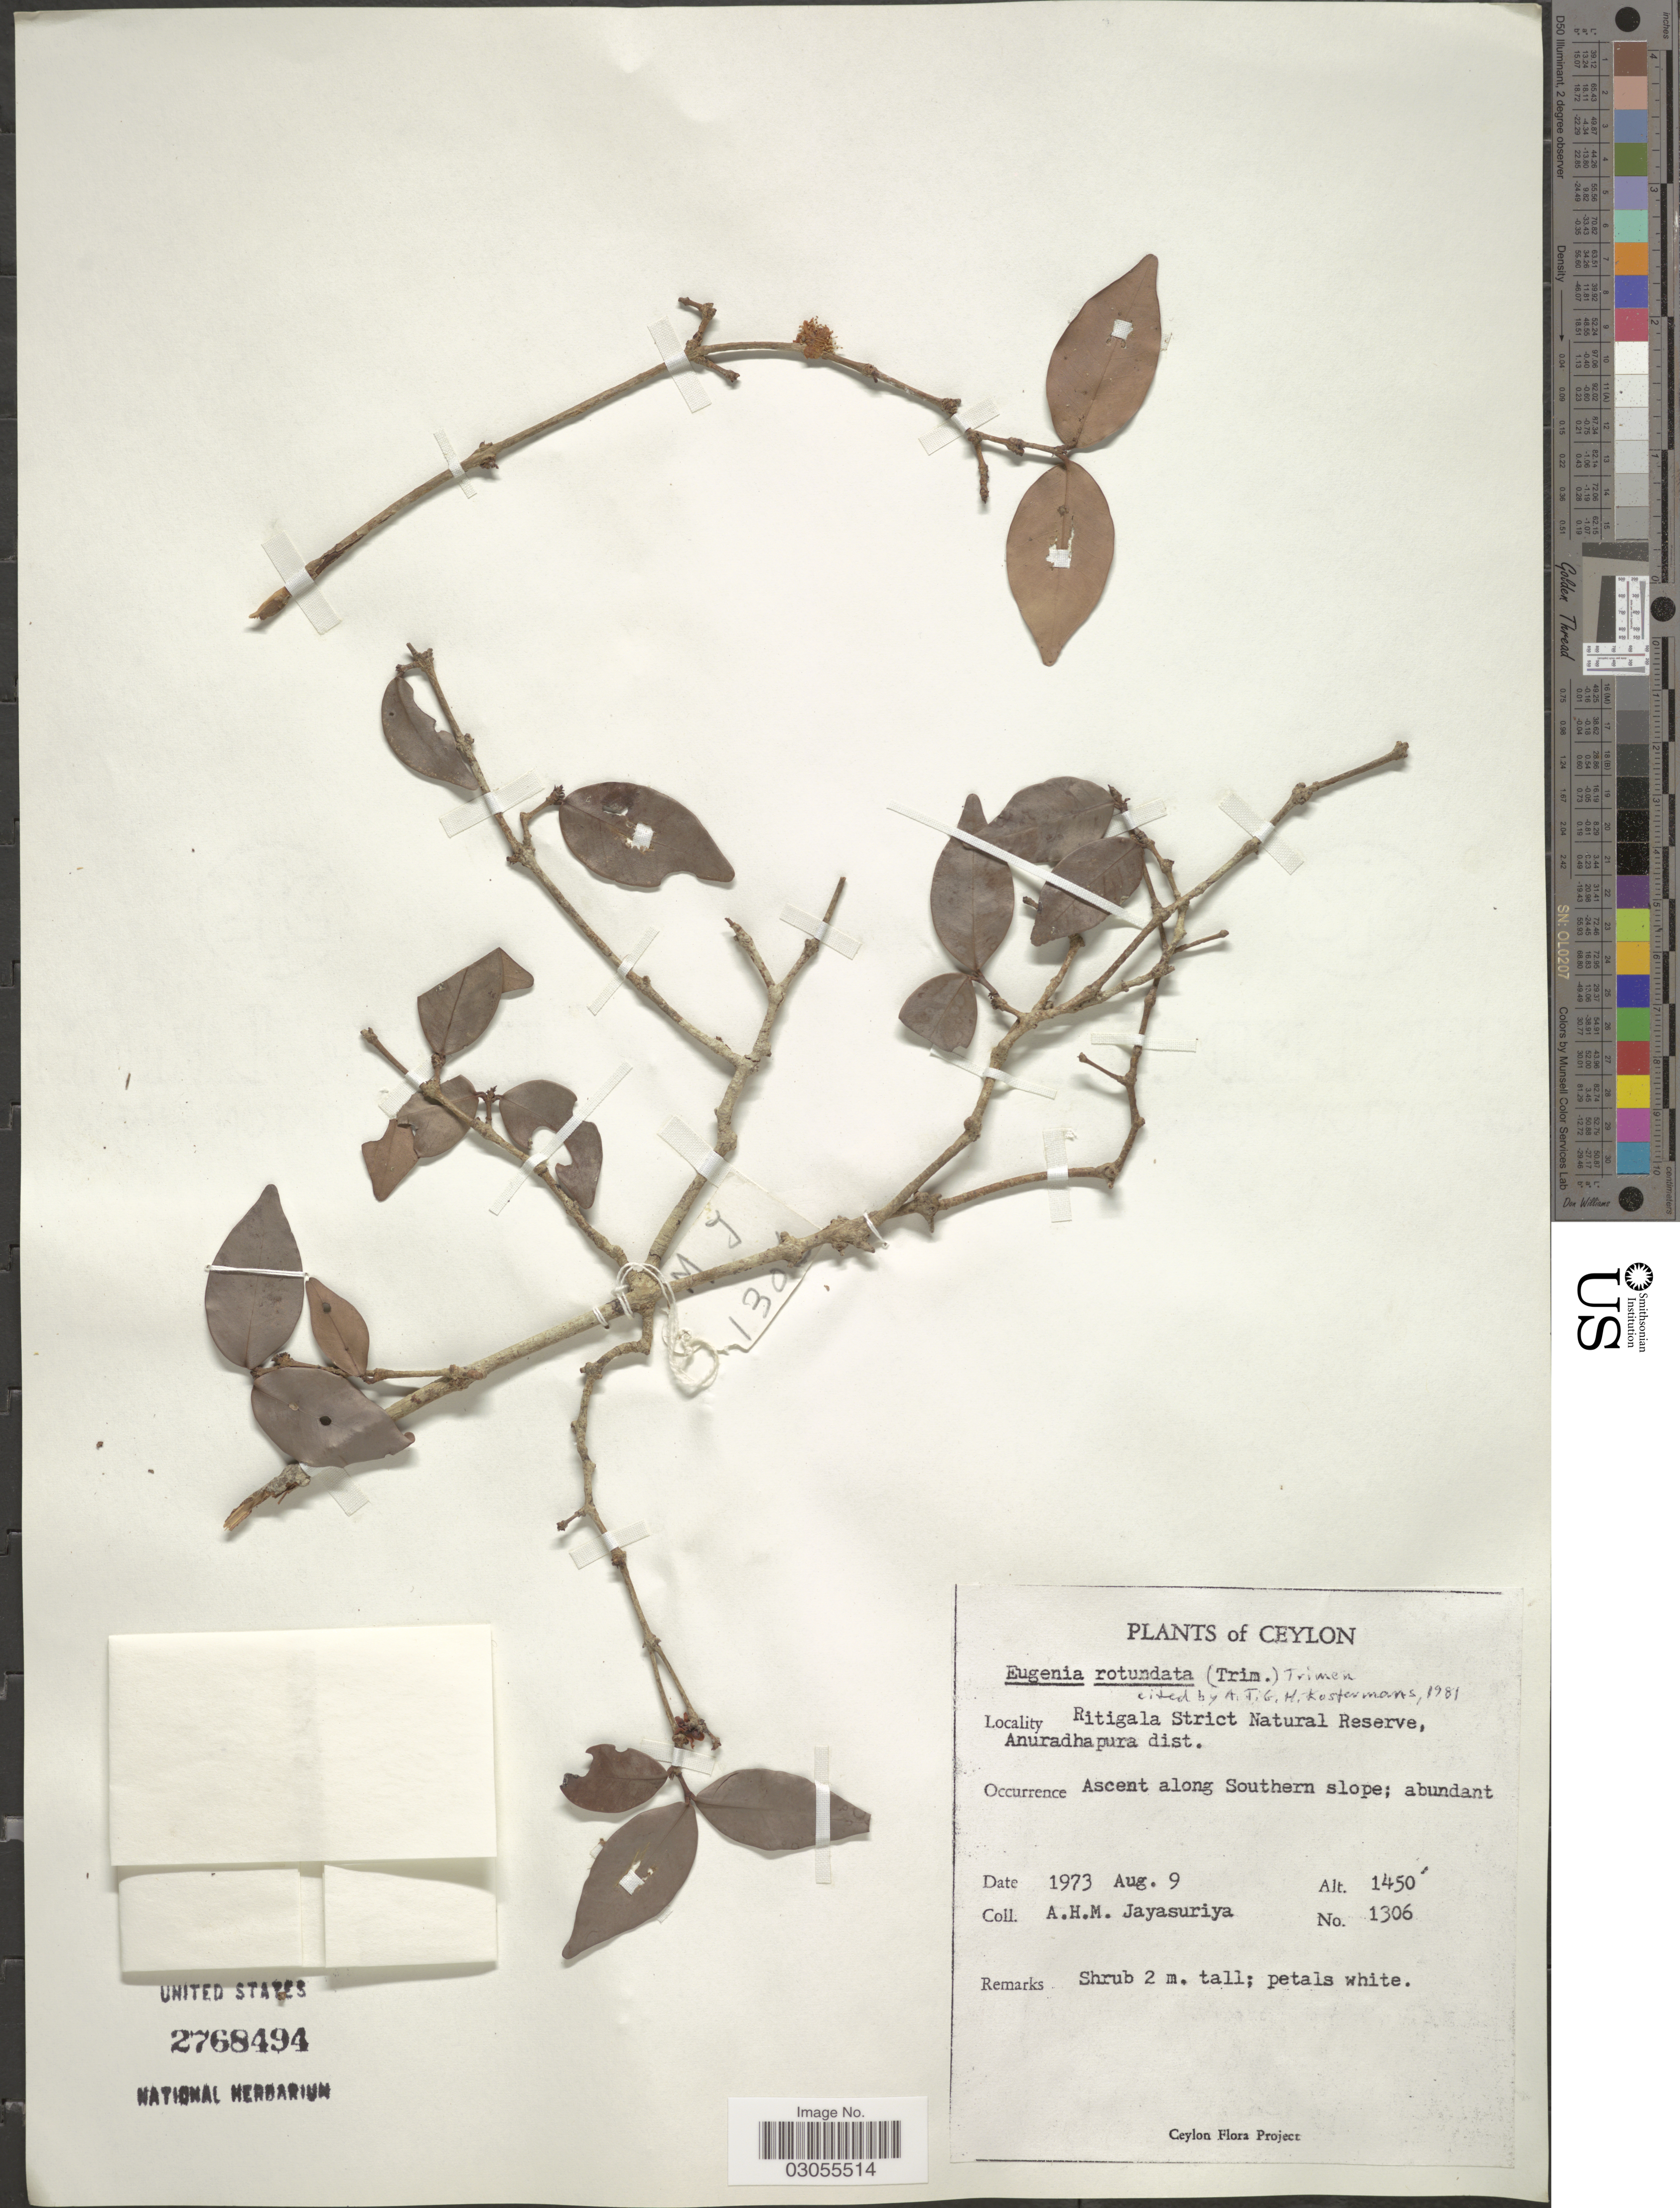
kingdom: Plantae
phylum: Tracheophyta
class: Magnoliopsida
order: Myrtales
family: Myrtaceae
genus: Eugenia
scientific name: Eugenia rotundata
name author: Trimen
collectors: A. H. Jayasuriya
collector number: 1306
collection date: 1973-08-09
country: Sri Lanka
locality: Ceylon. Ritigala Strict Natural Reserve, Anuradhapura dist. Ascent along Southern slope.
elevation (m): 442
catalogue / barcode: US 2768494